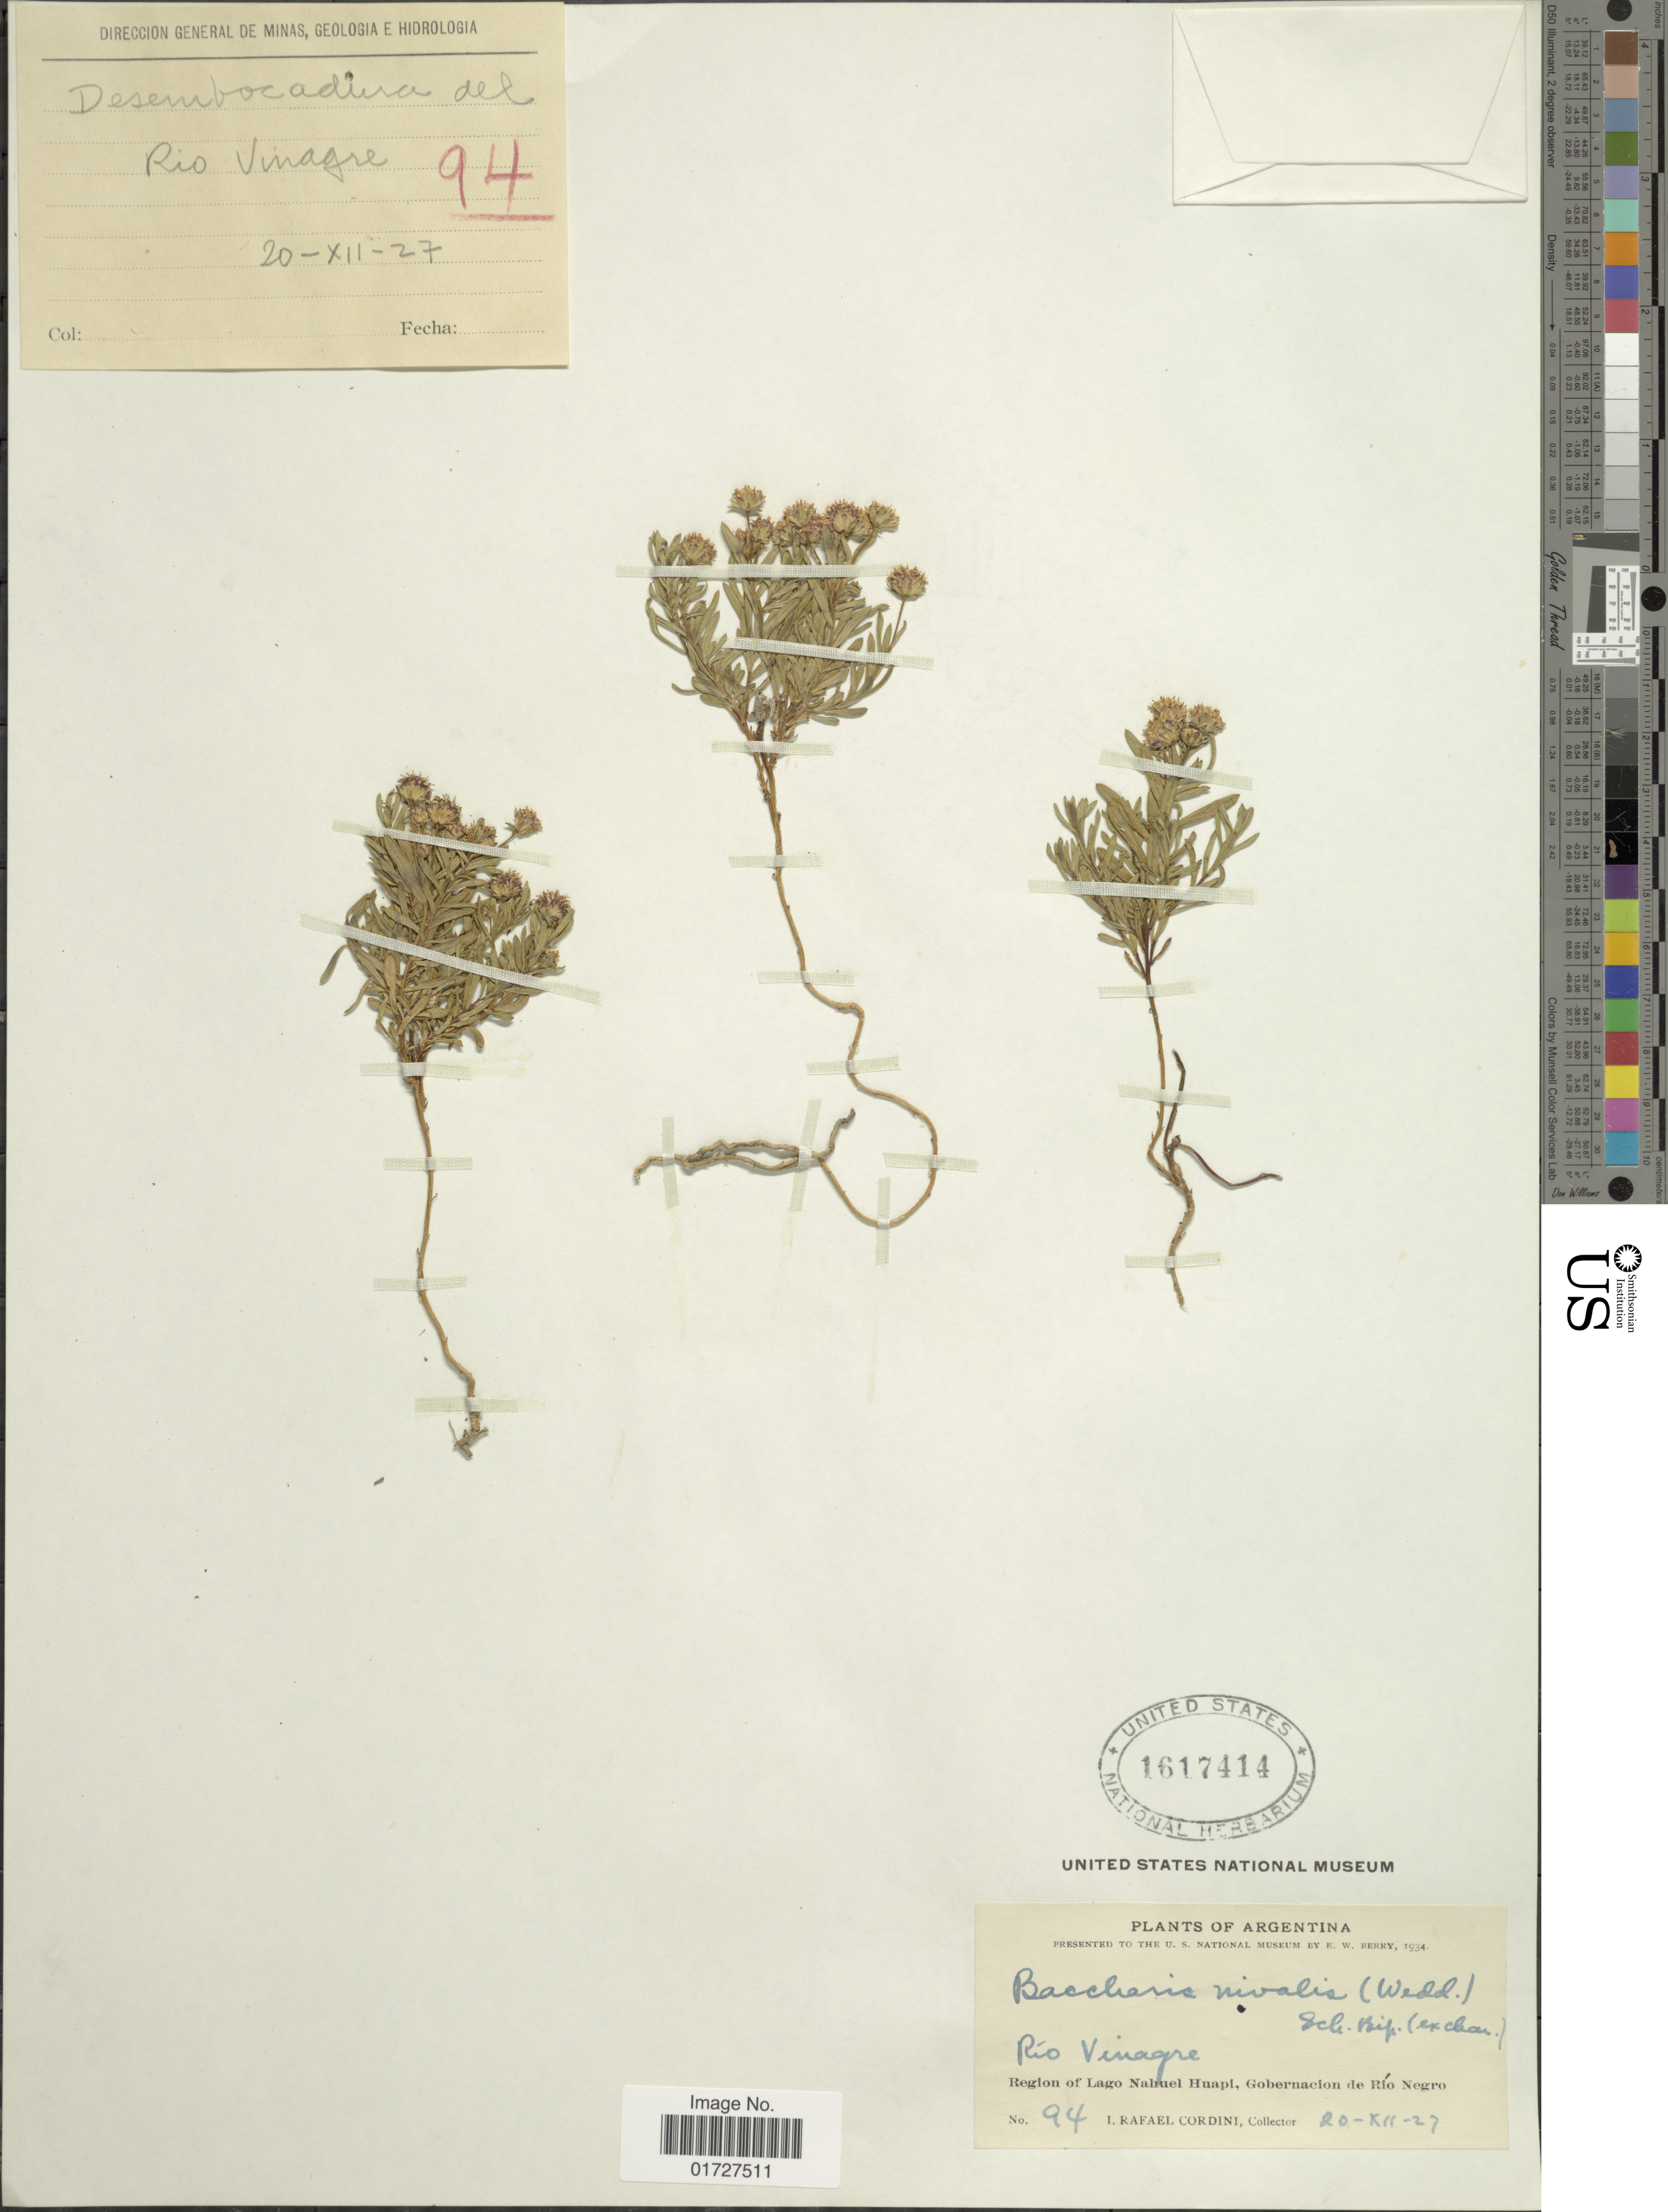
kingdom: Plantae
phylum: Tracheophyta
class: Magnoliopsida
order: Asterales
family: Asteraceae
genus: Baccharis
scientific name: Baccharis nivalis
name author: (Wedd.) Sch. Bip. ex Phil.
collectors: I. Cordini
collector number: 94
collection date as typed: Transcribed d/m/y: 20/12/27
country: Argentina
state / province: Rio Negro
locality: Rio Vinagre, Region of Lago Nahuel Huapi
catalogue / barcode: US 1617414